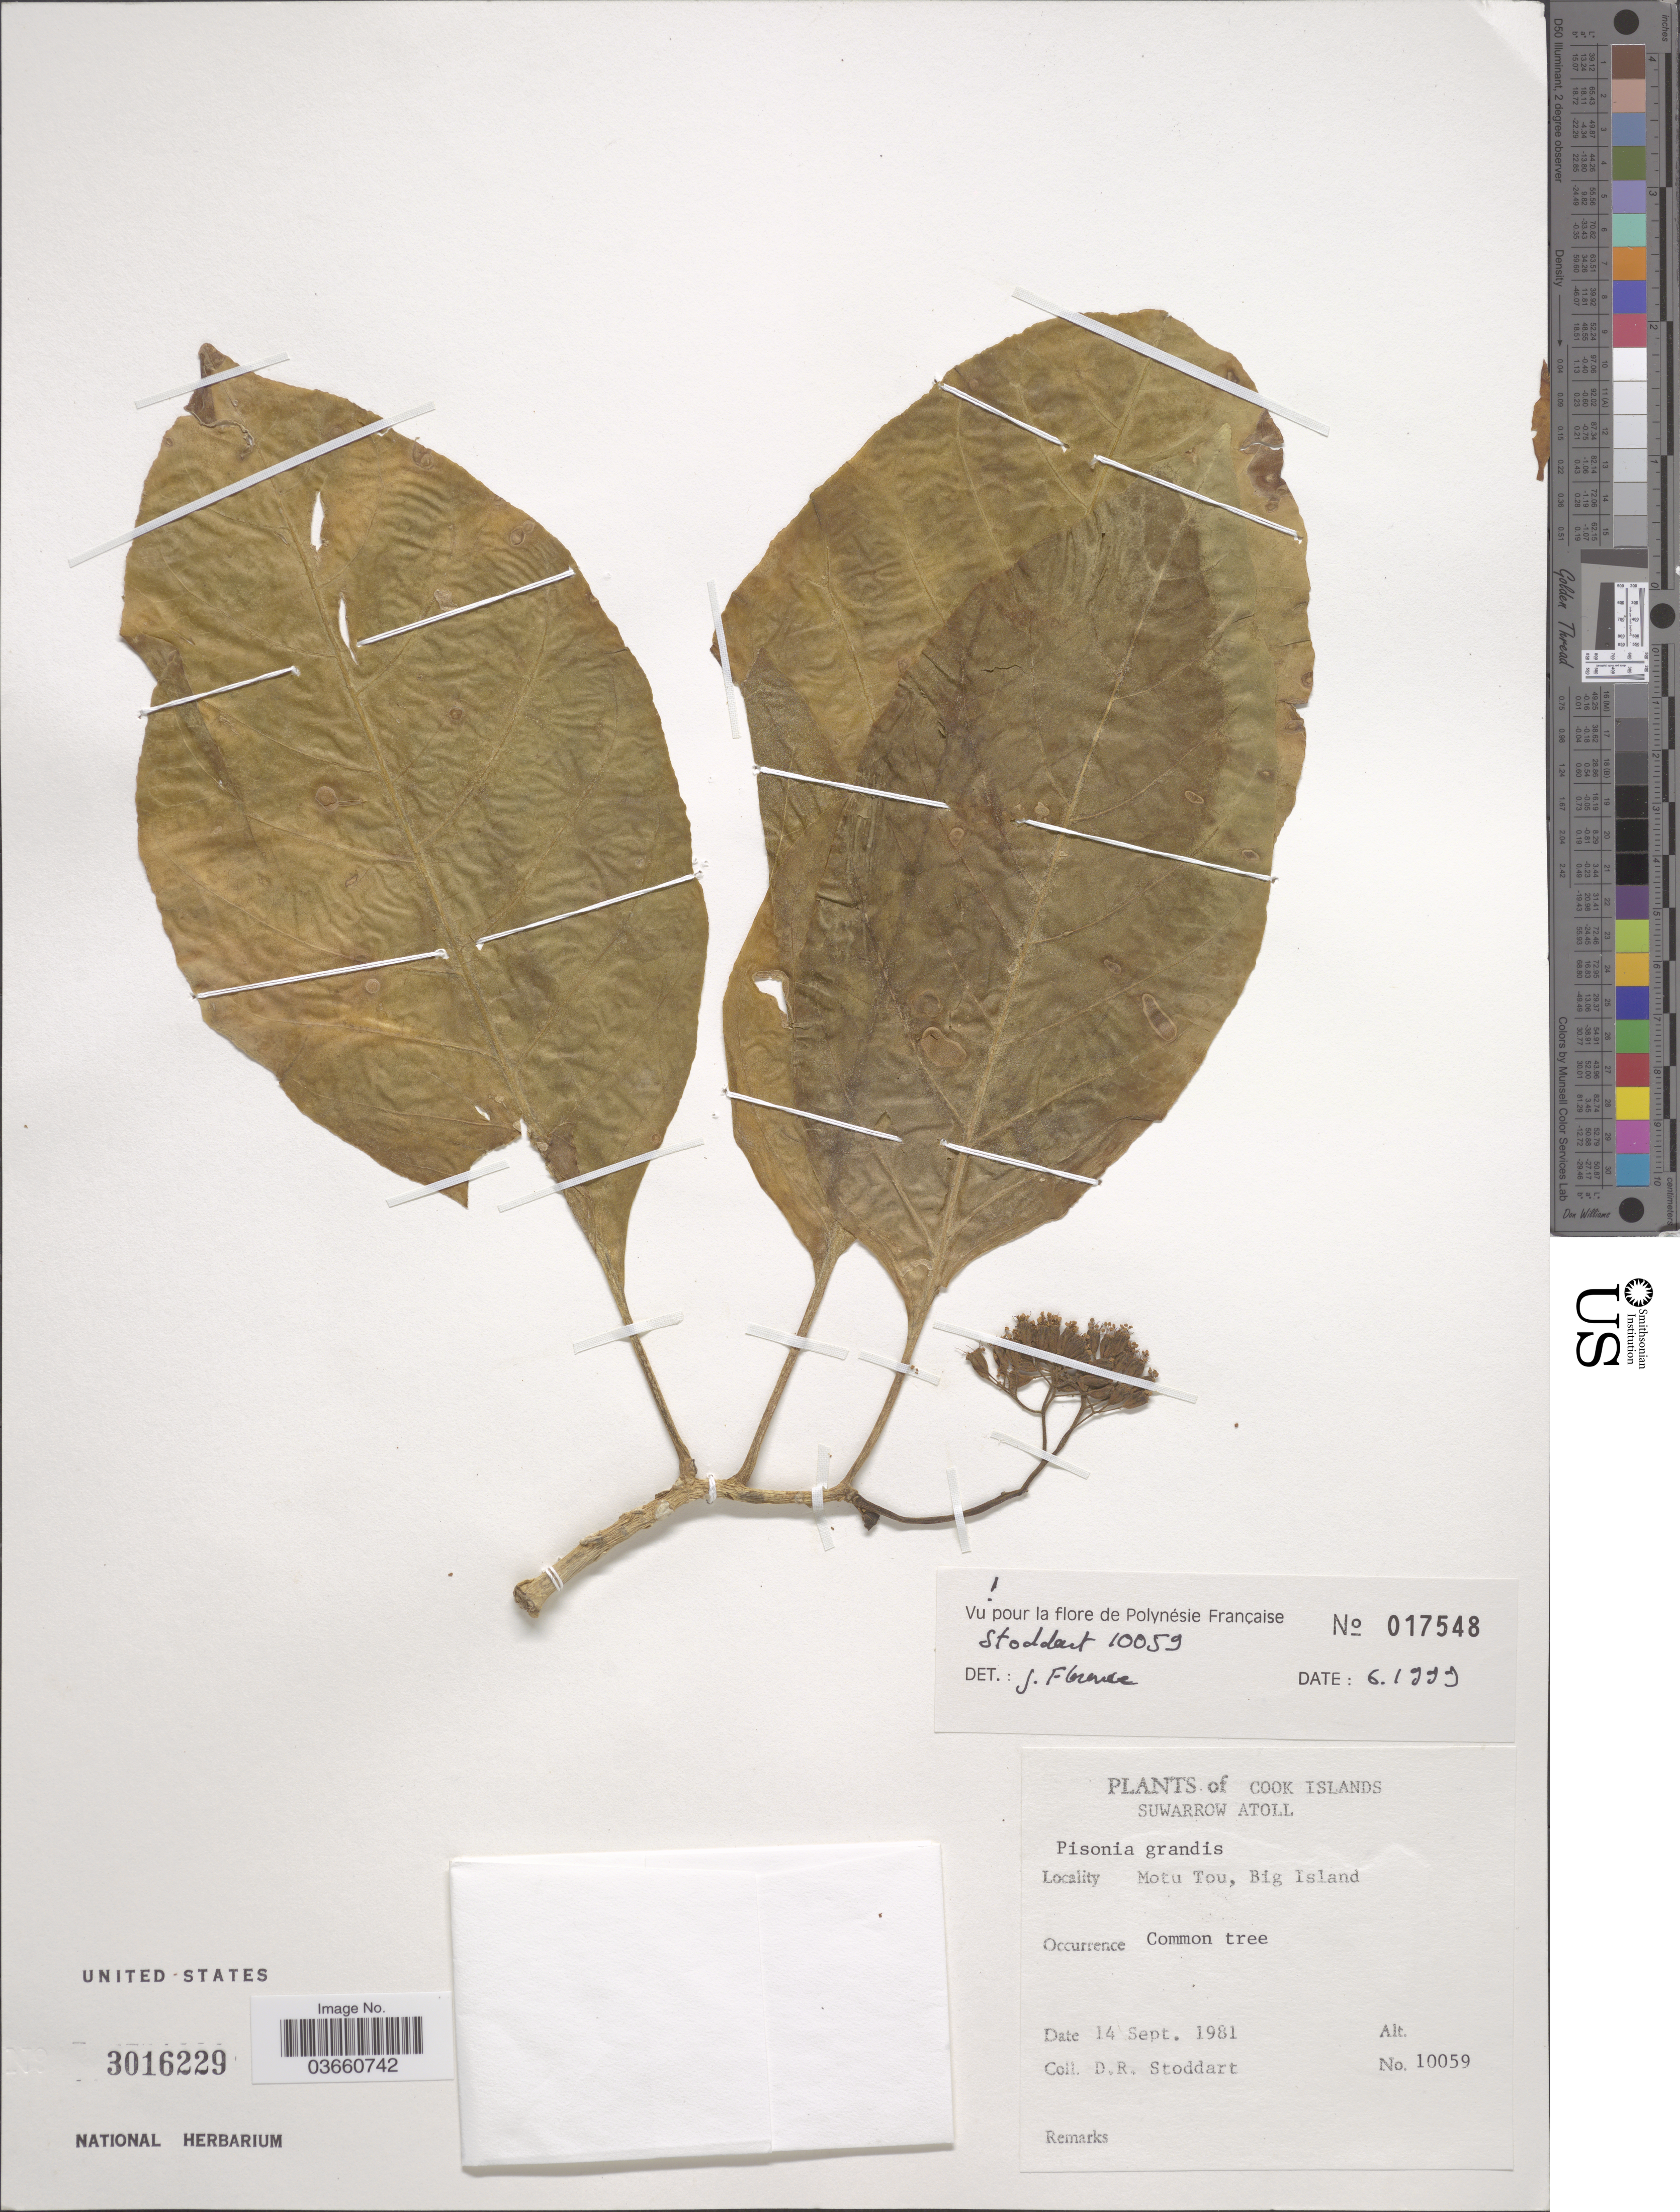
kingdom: Plantae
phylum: Tracheophyta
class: Magnoliopsida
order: Caryophyllales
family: Nyctaginaceae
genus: Pisonia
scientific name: Pisonia grandis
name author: R. Br.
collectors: D. R. Stoddart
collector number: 10059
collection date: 1981-09-14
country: Cook Islands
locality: Suwarrow Atoll. Motu Tou, Big Island.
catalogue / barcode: US 3016229